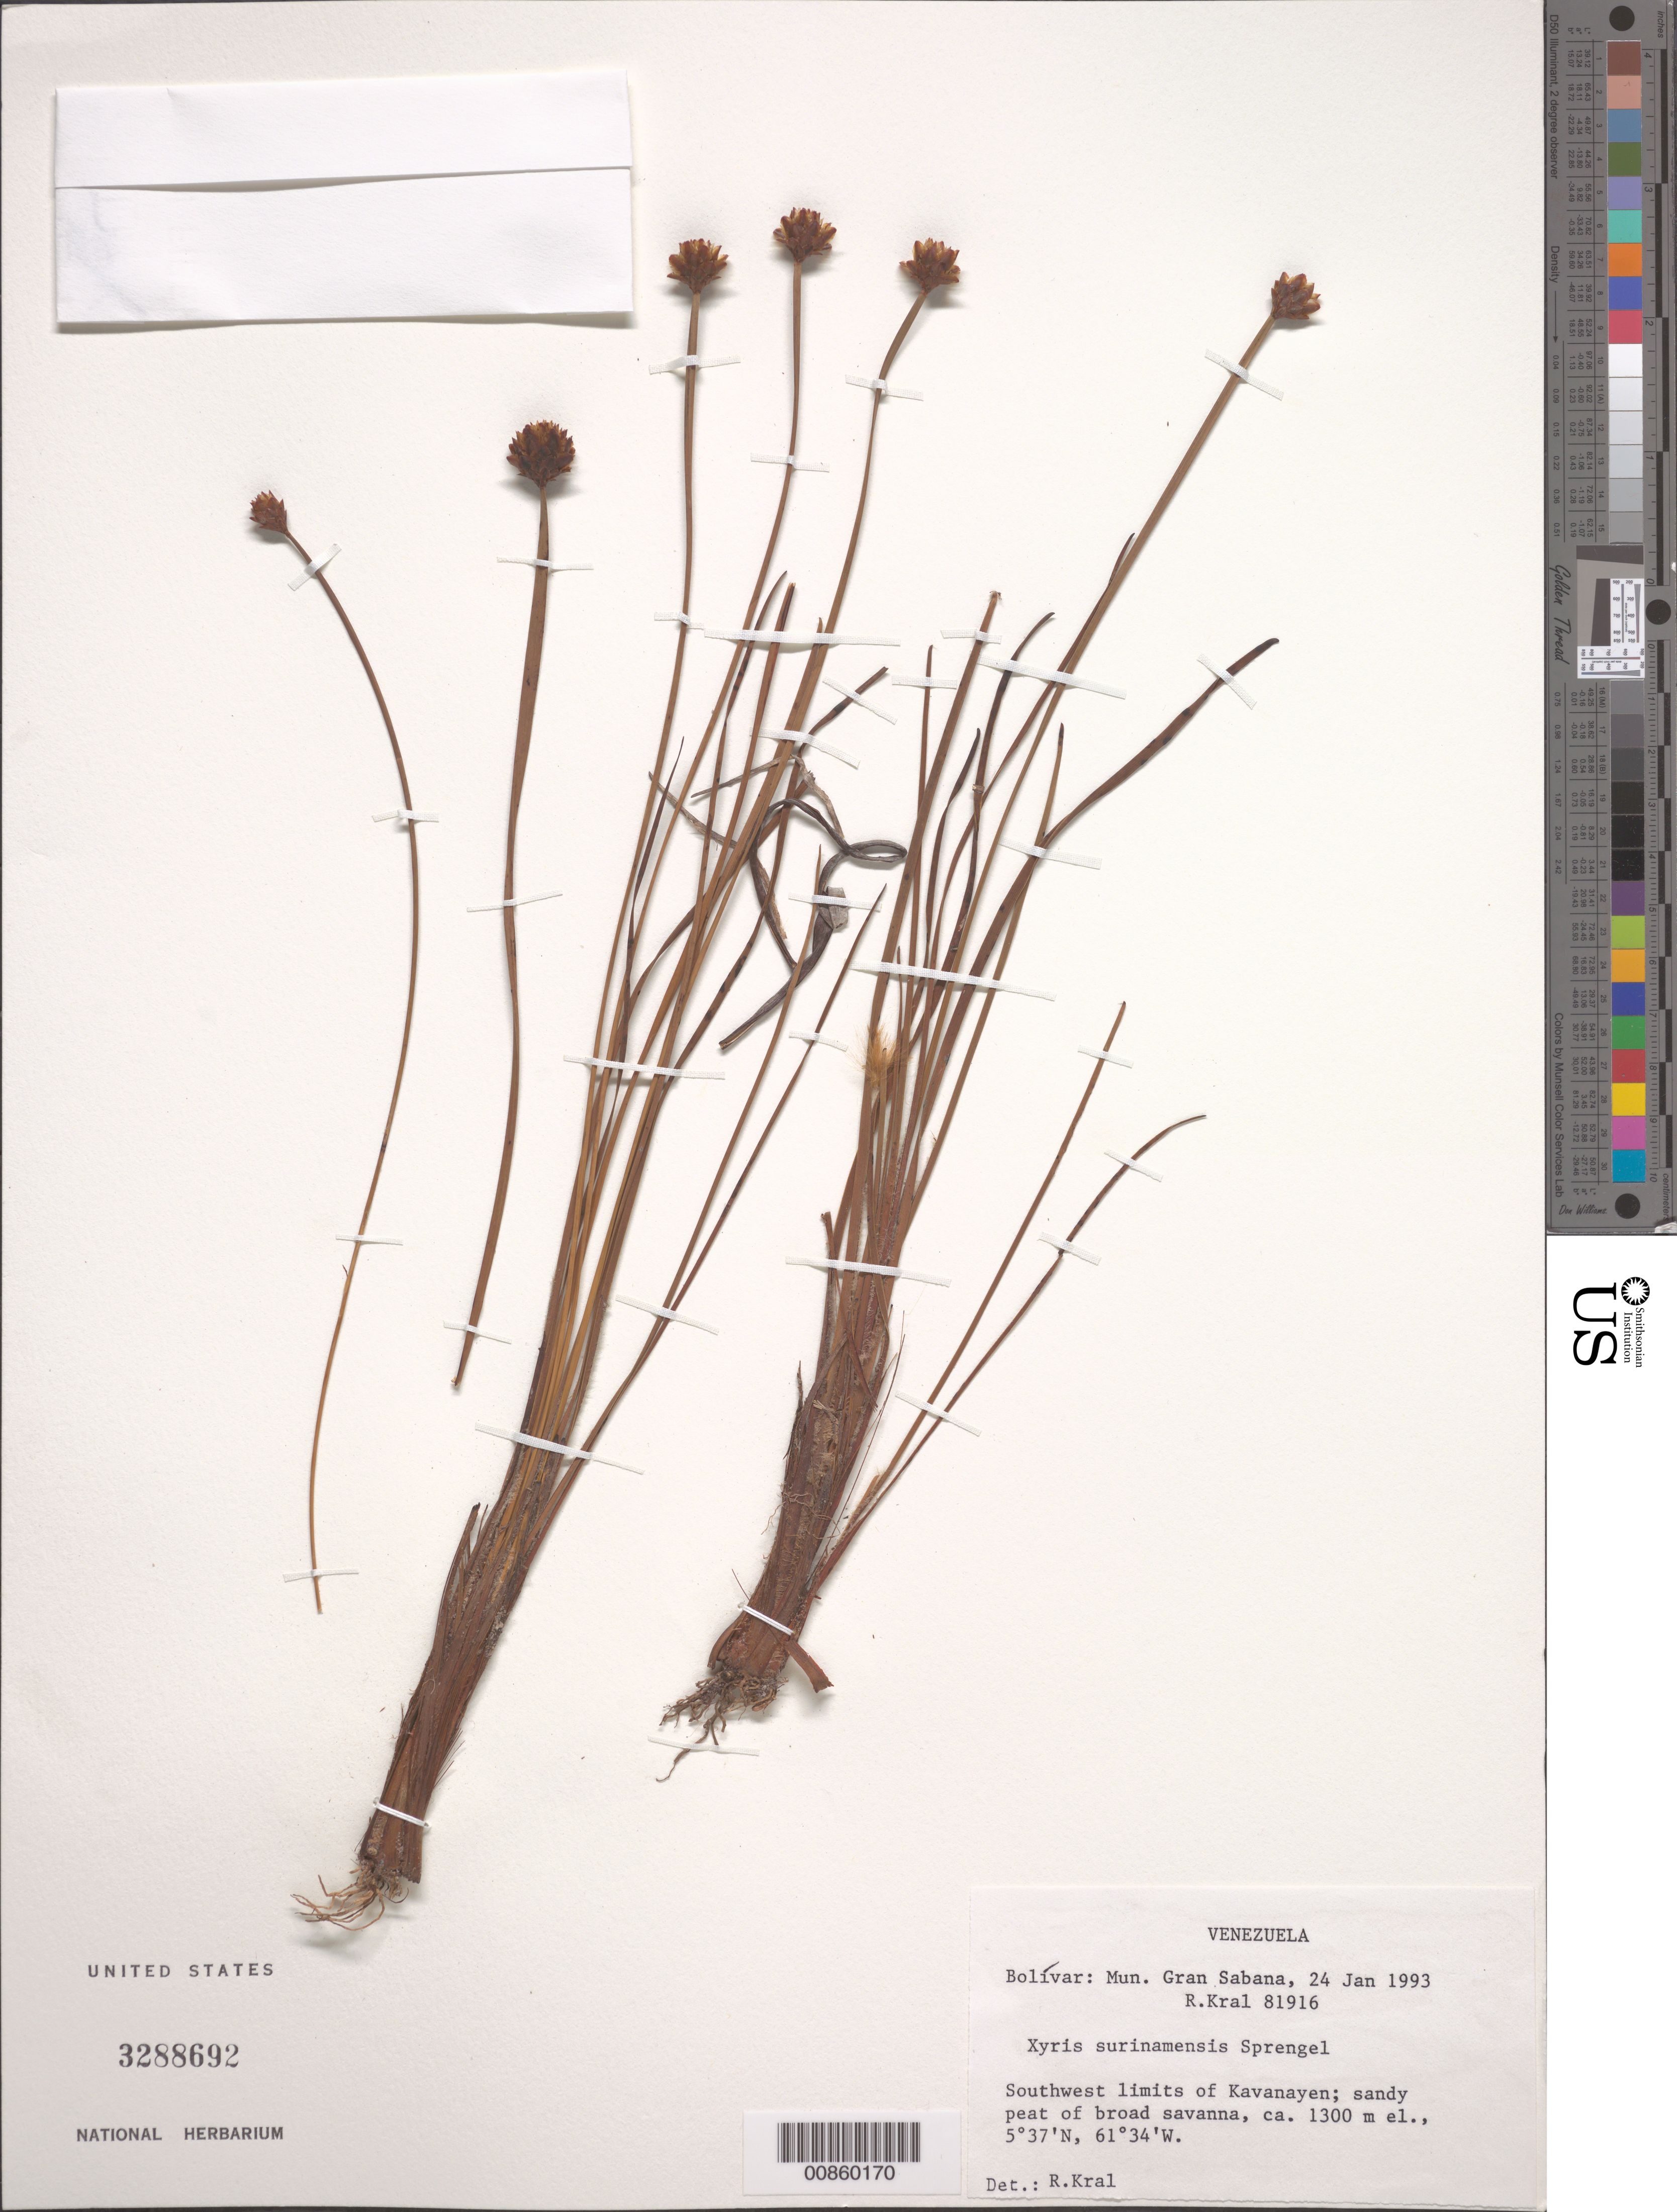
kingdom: Plantae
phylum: Tracheophyta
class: Liliopsida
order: Poales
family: Xyridaceae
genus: Xyris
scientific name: Xyris surinamensis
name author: A. Spreng.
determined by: Kral, Robert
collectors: R. Kral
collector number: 81916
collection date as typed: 24-Jan-93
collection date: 1993-01-24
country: Venezuela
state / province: Bolívar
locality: Mun. Gran Sabana, SW limits of Kavanayén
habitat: Sandy peat of broad savanna.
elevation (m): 1300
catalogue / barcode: US 3288692